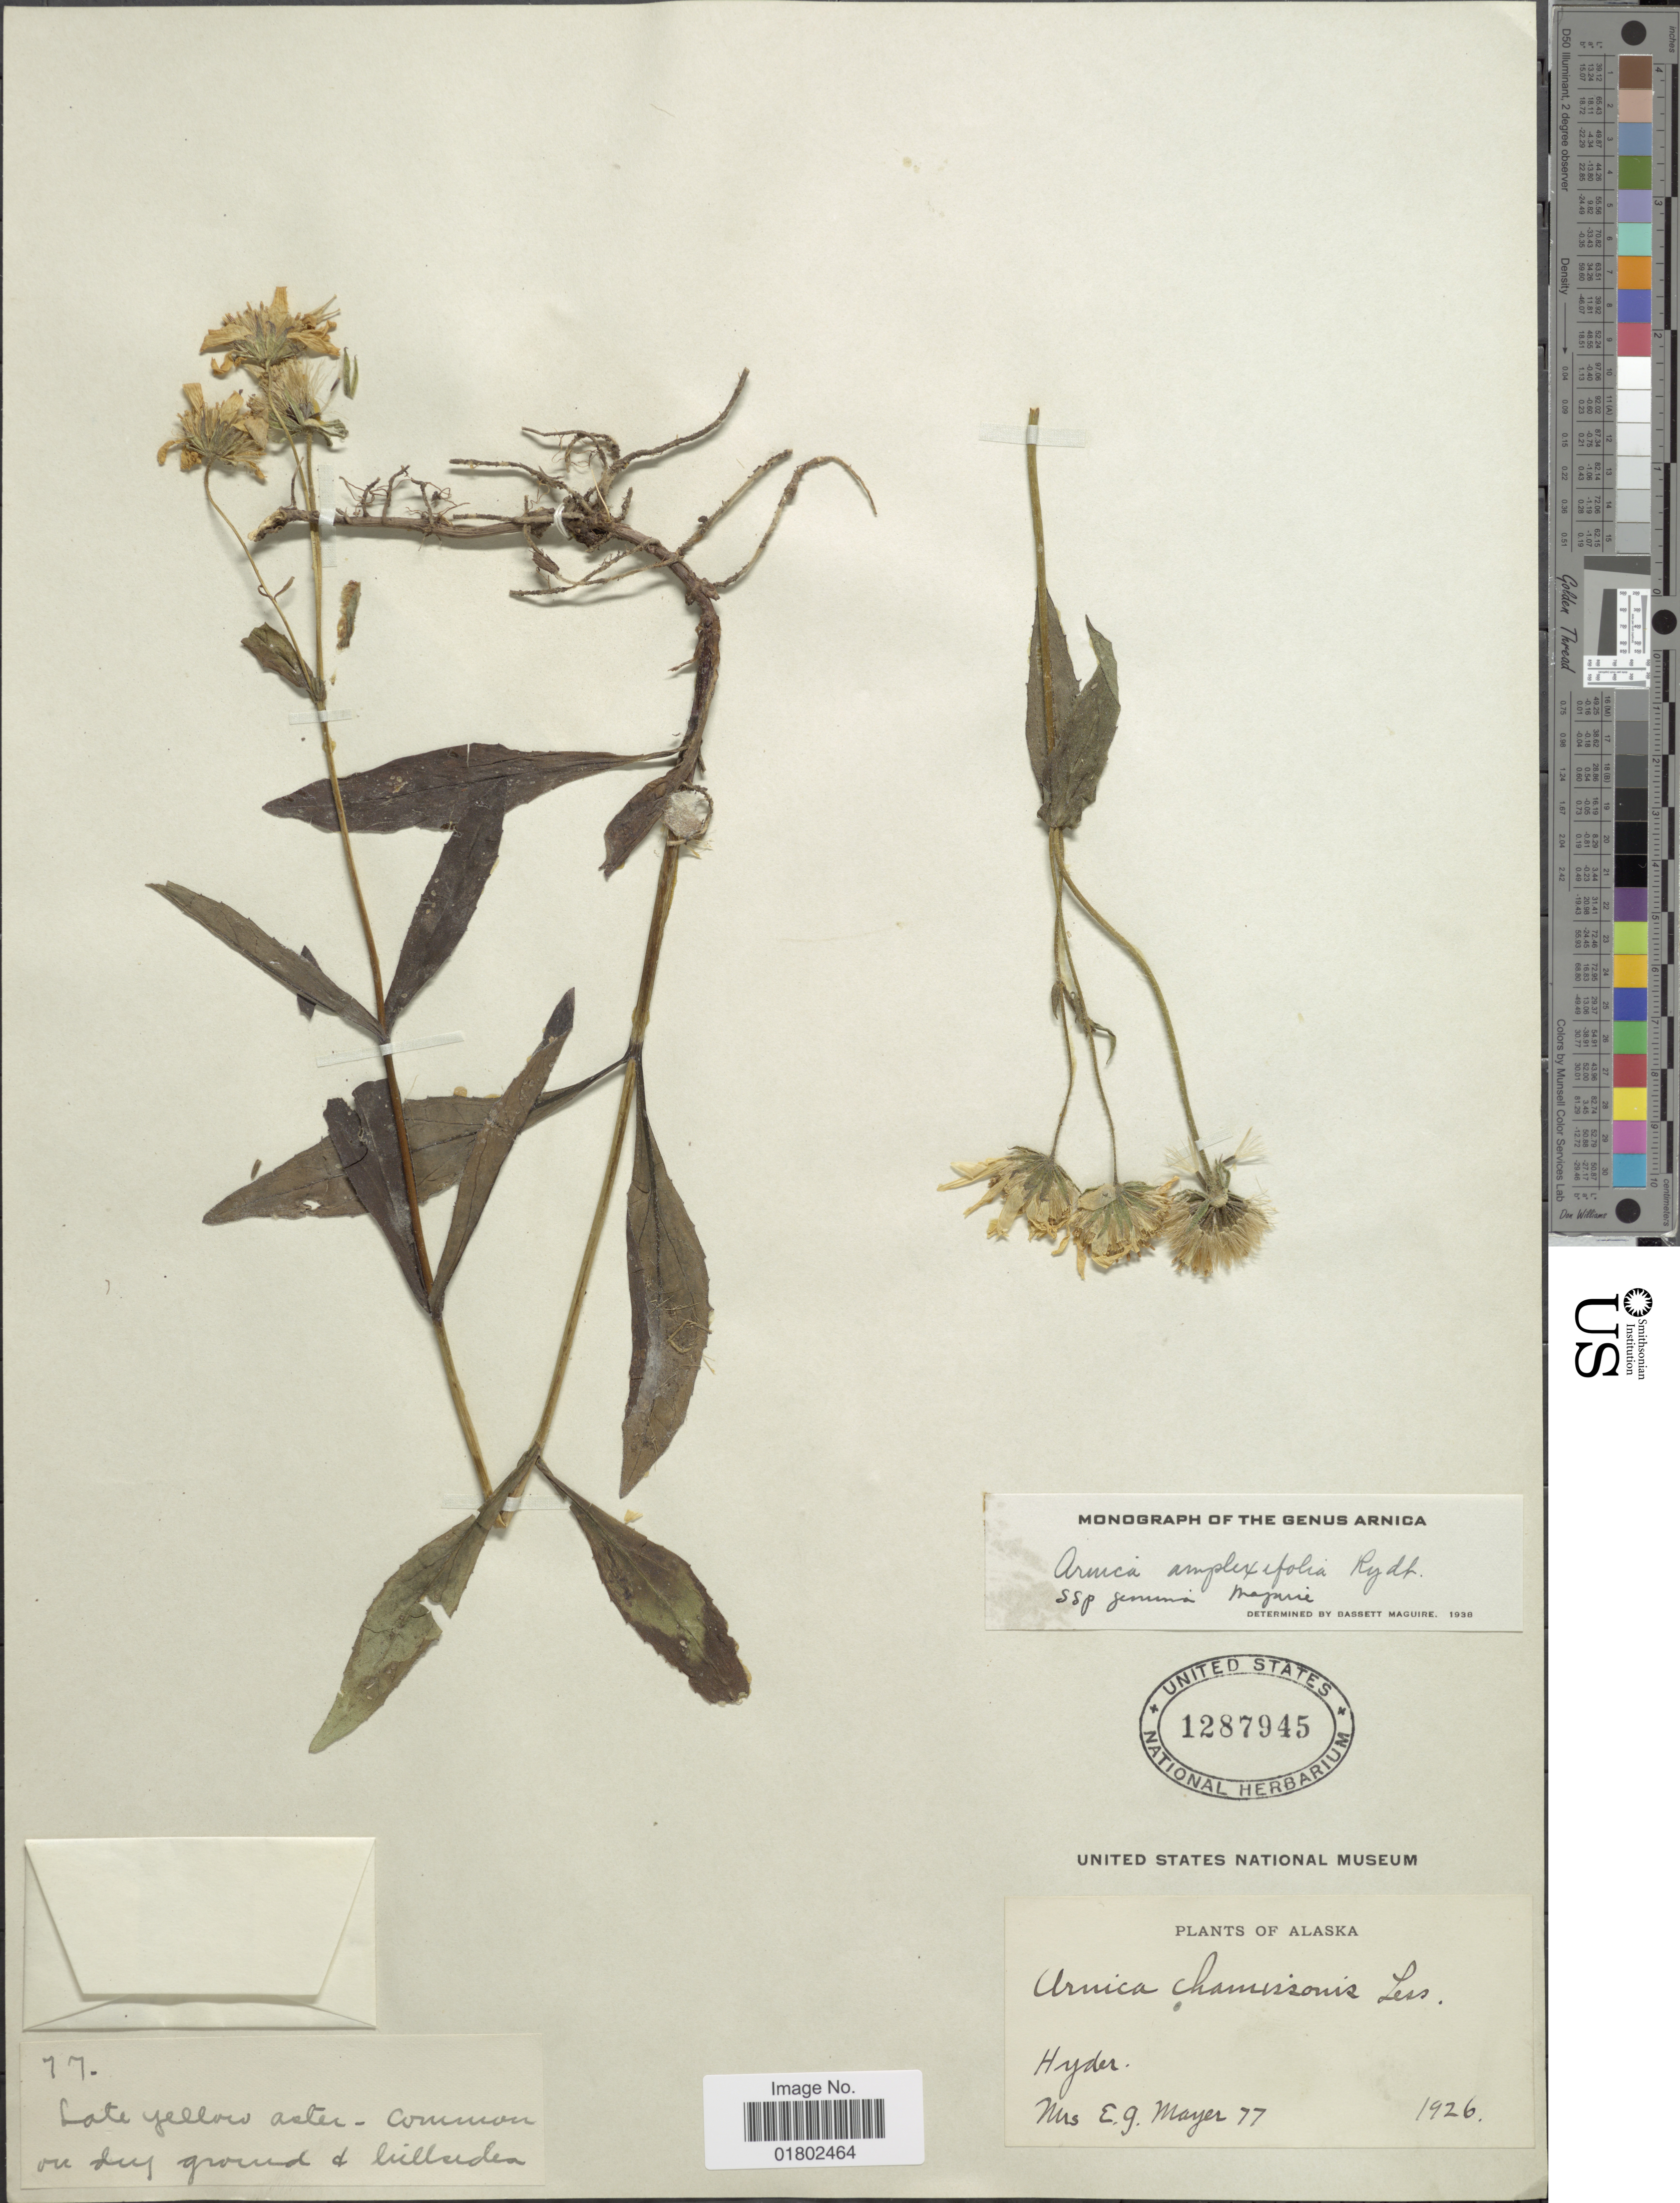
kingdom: Plantae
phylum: Tracheophyta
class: Magnoliopsida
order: Asterales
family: Asteraceae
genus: Arnica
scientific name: Arnica amplexifolia subsp. genuina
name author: Maguire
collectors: E. Mayer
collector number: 77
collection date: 1926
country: United States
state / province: Alaska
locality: Hyder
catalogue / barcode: US 1287945